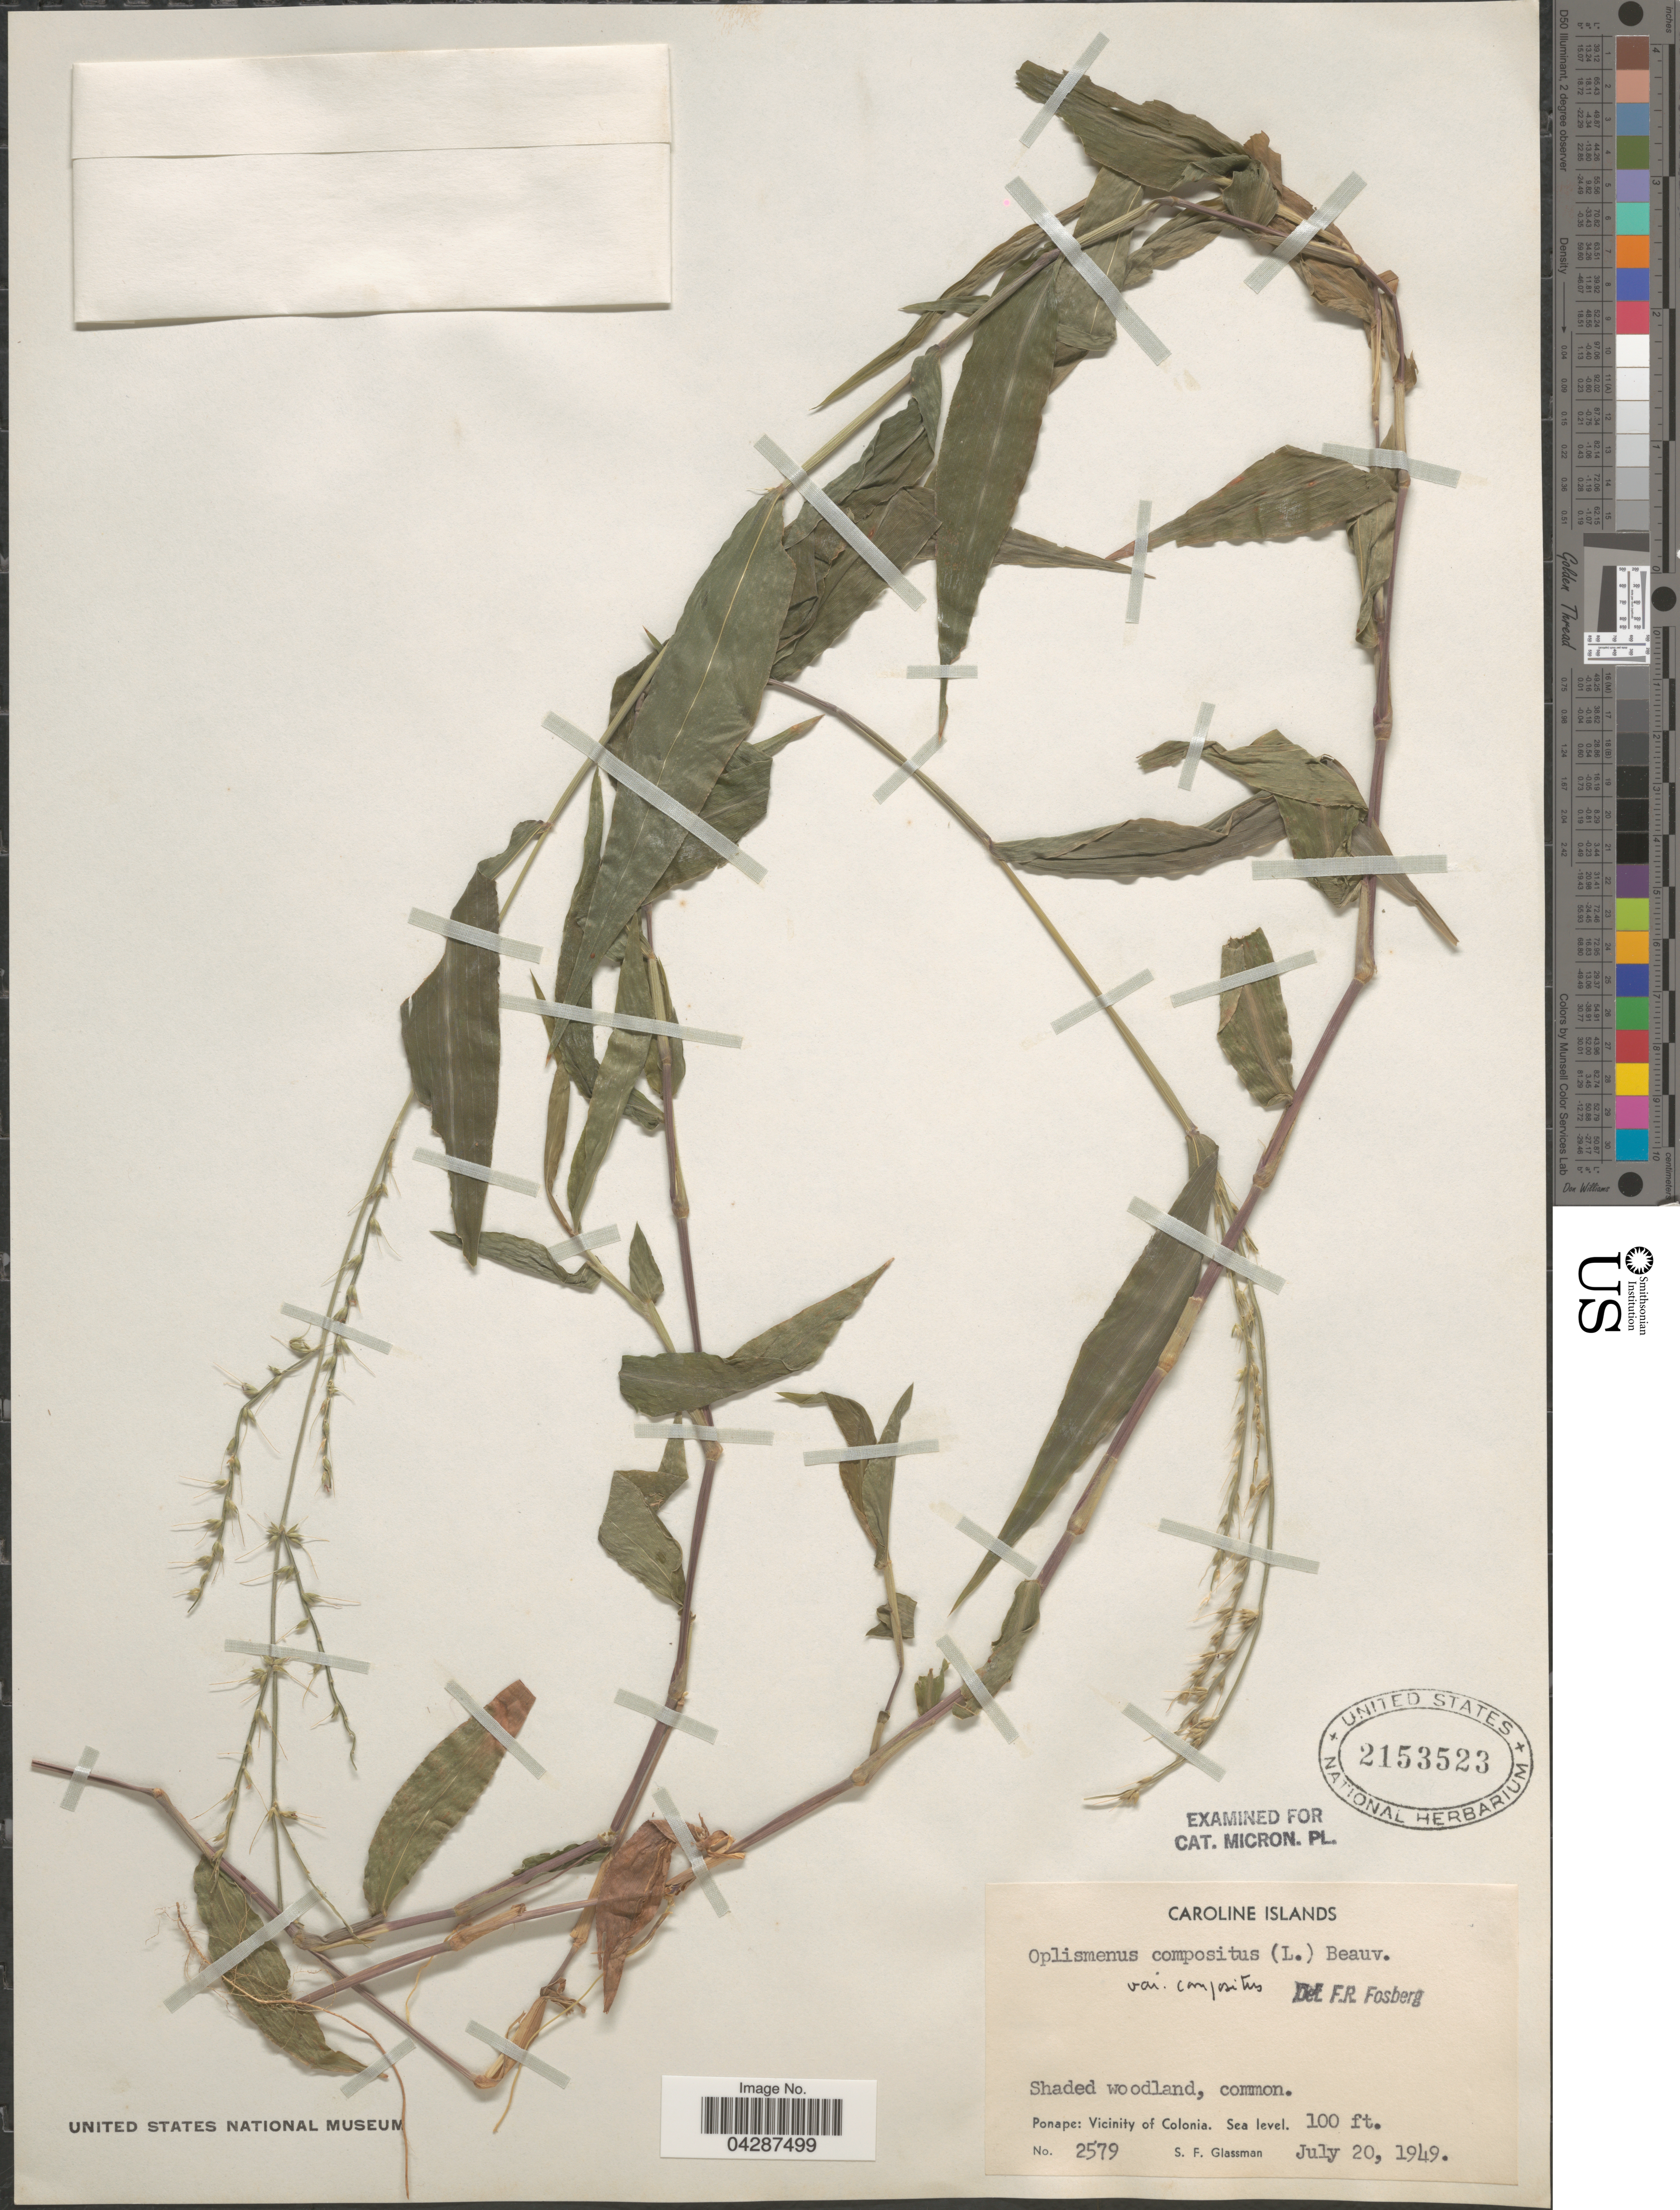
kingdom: Plantae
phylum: Tracheophyta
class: Liliopsida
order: Poales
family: Poaceae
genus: Oplismenus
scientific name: Oplismenus compositus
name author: (L.) P. Beauv.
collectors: S. F. Glassman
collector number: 2579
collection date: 1949-07-20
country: Micronesia, Federated States of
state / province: Pohnpei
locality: Caroline Islands. Shaded woodland, common. Ponape: Vicinity of Colonia.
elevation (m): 30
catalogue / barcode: US 2153523